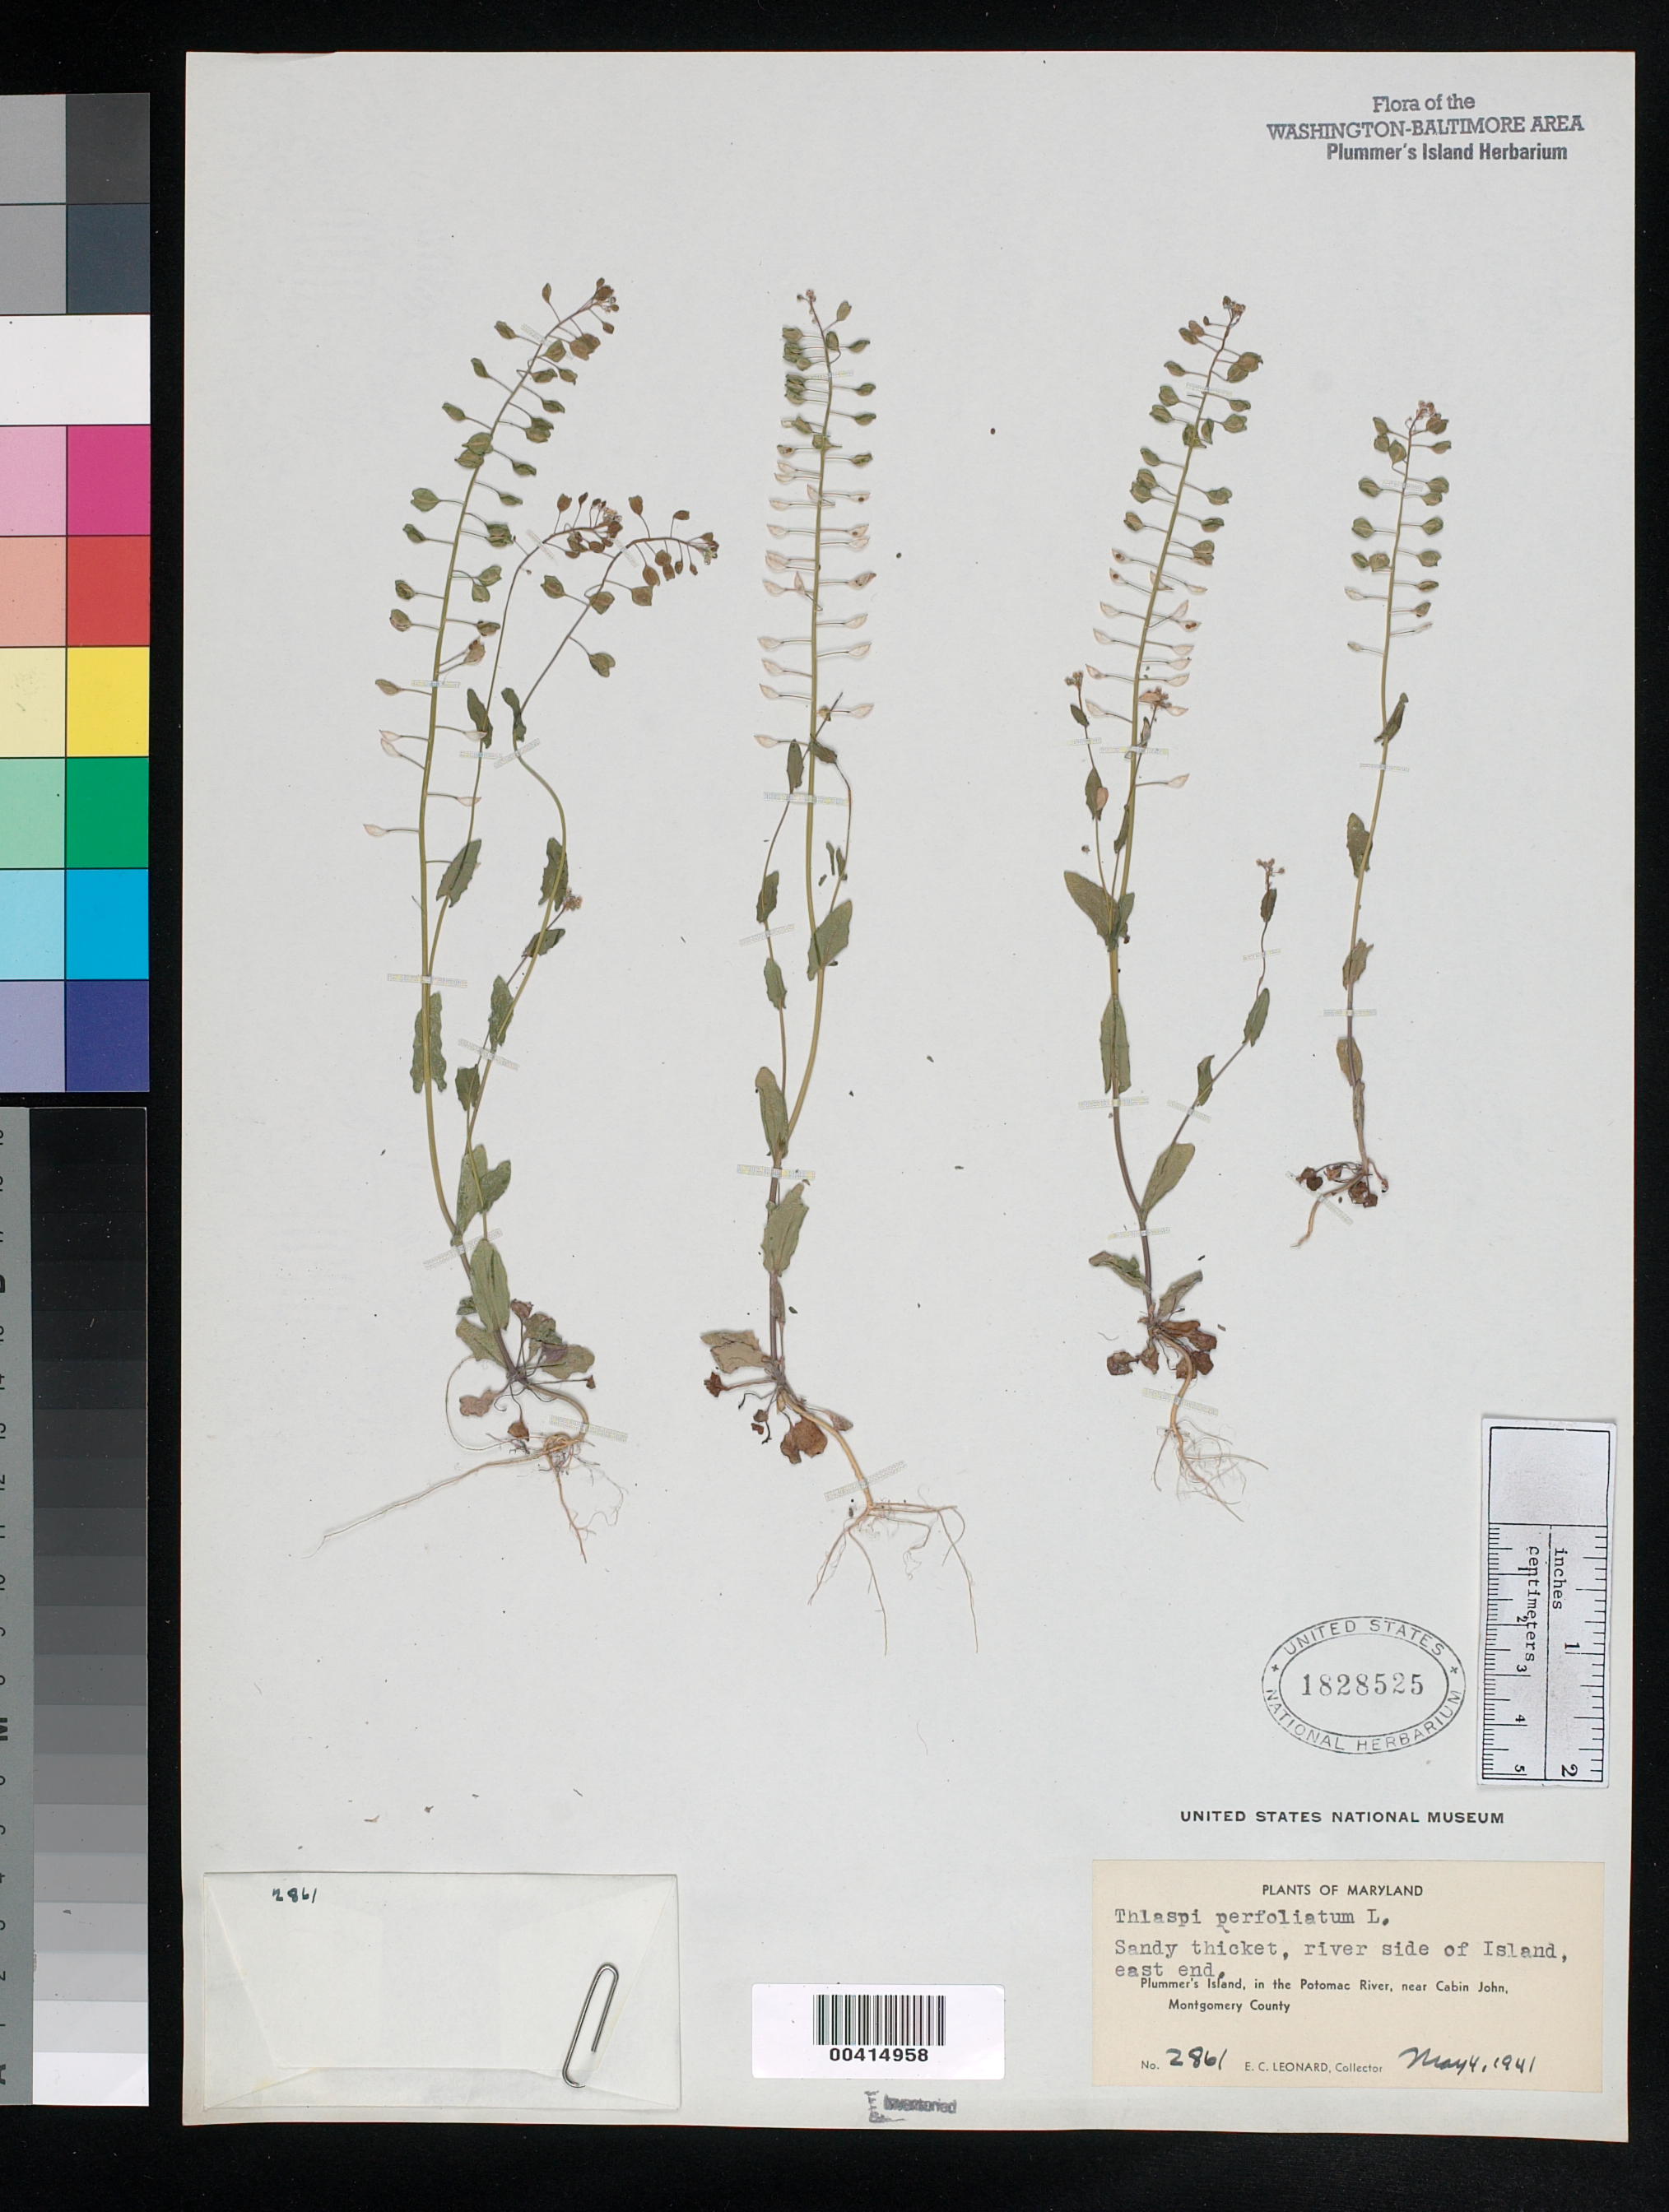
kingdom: Plantae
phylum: Tracheophyta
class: Magnoliopsida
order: Brassicales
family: Brassicaceae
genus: Microthlaspi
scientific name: Microthlaspi perfoliatum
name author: (L.) F.K. Mey.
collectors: E. C. Leonard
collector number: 2861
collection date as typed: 04 May 1941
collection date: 1941-05-04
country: United States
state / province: Maryland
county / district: Montgomery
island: Plummers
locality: Plummer's Island; river side of Island, east end C. & O. Canal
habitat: Sandy thicket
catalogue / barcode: US 1828525